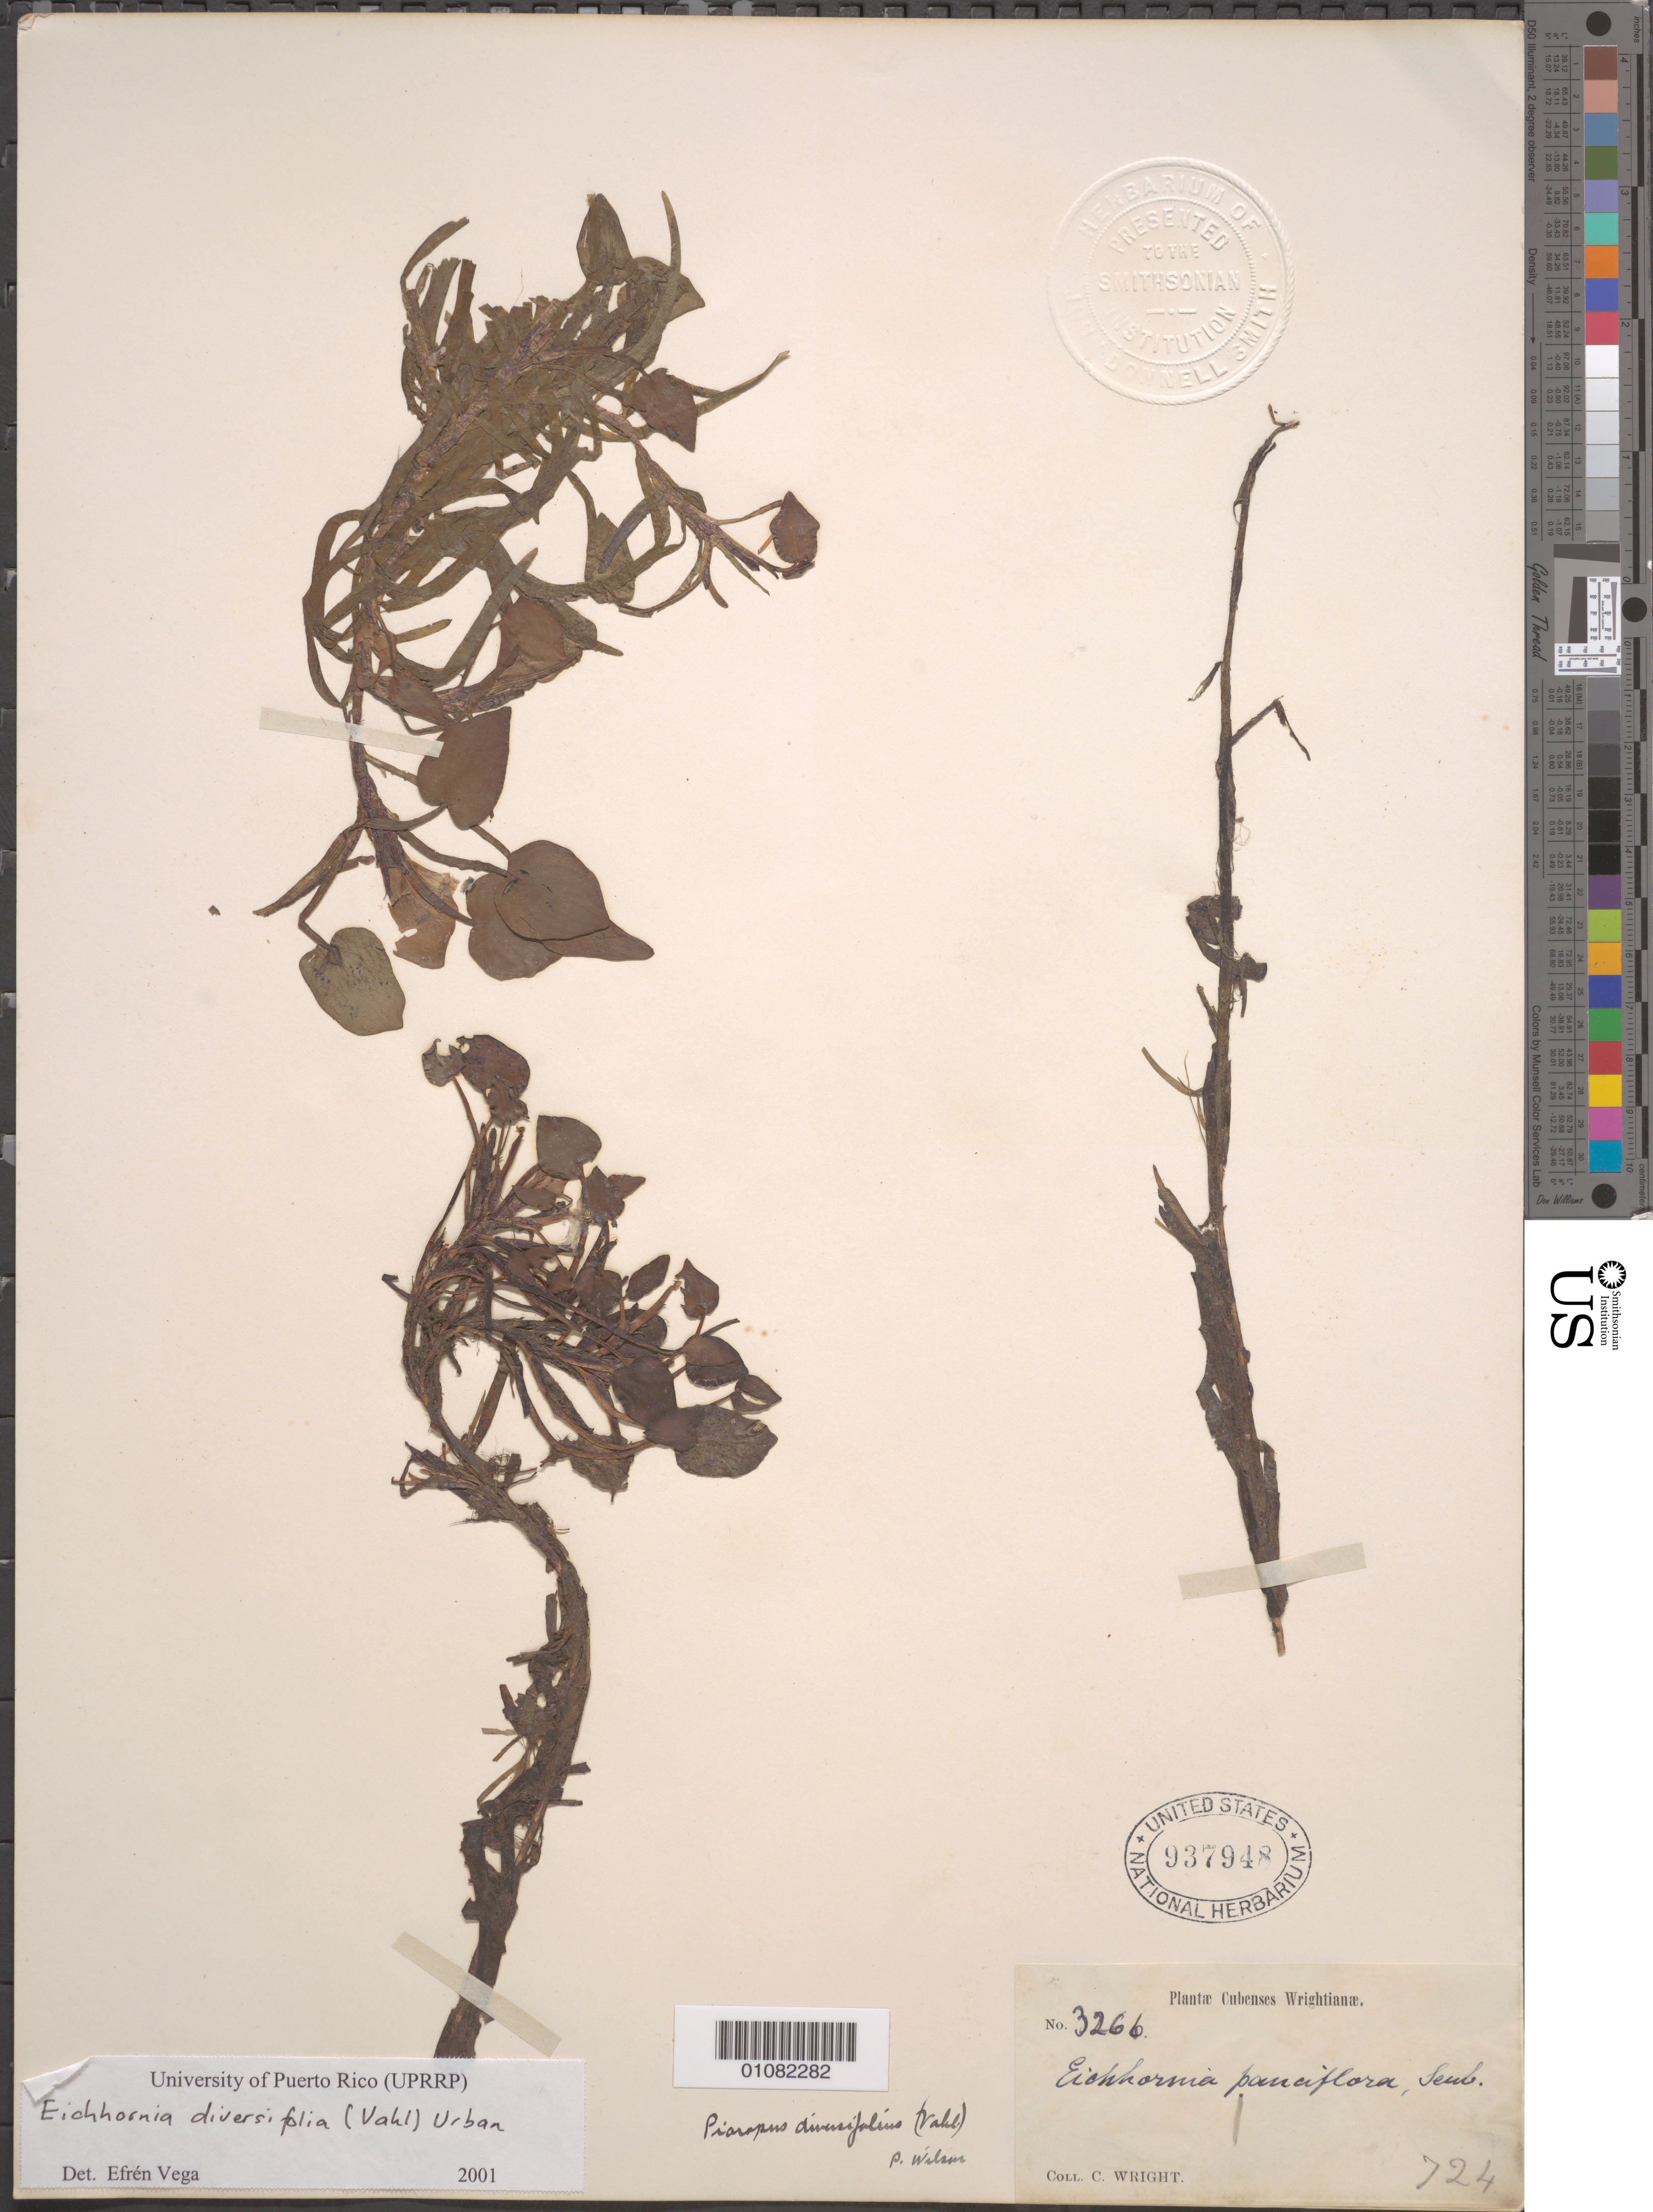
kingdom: Plantae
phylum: Tracheophyta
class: Liliopsida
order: Commelinales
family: Pontederiaceae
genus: Eichhornia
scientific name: Eichhornia diversifolia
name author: (Vahl) Urb.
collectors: C. Wright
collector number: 3266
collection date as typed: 1800 to 1899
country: Cuba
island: Cuba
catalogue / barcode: US 937948